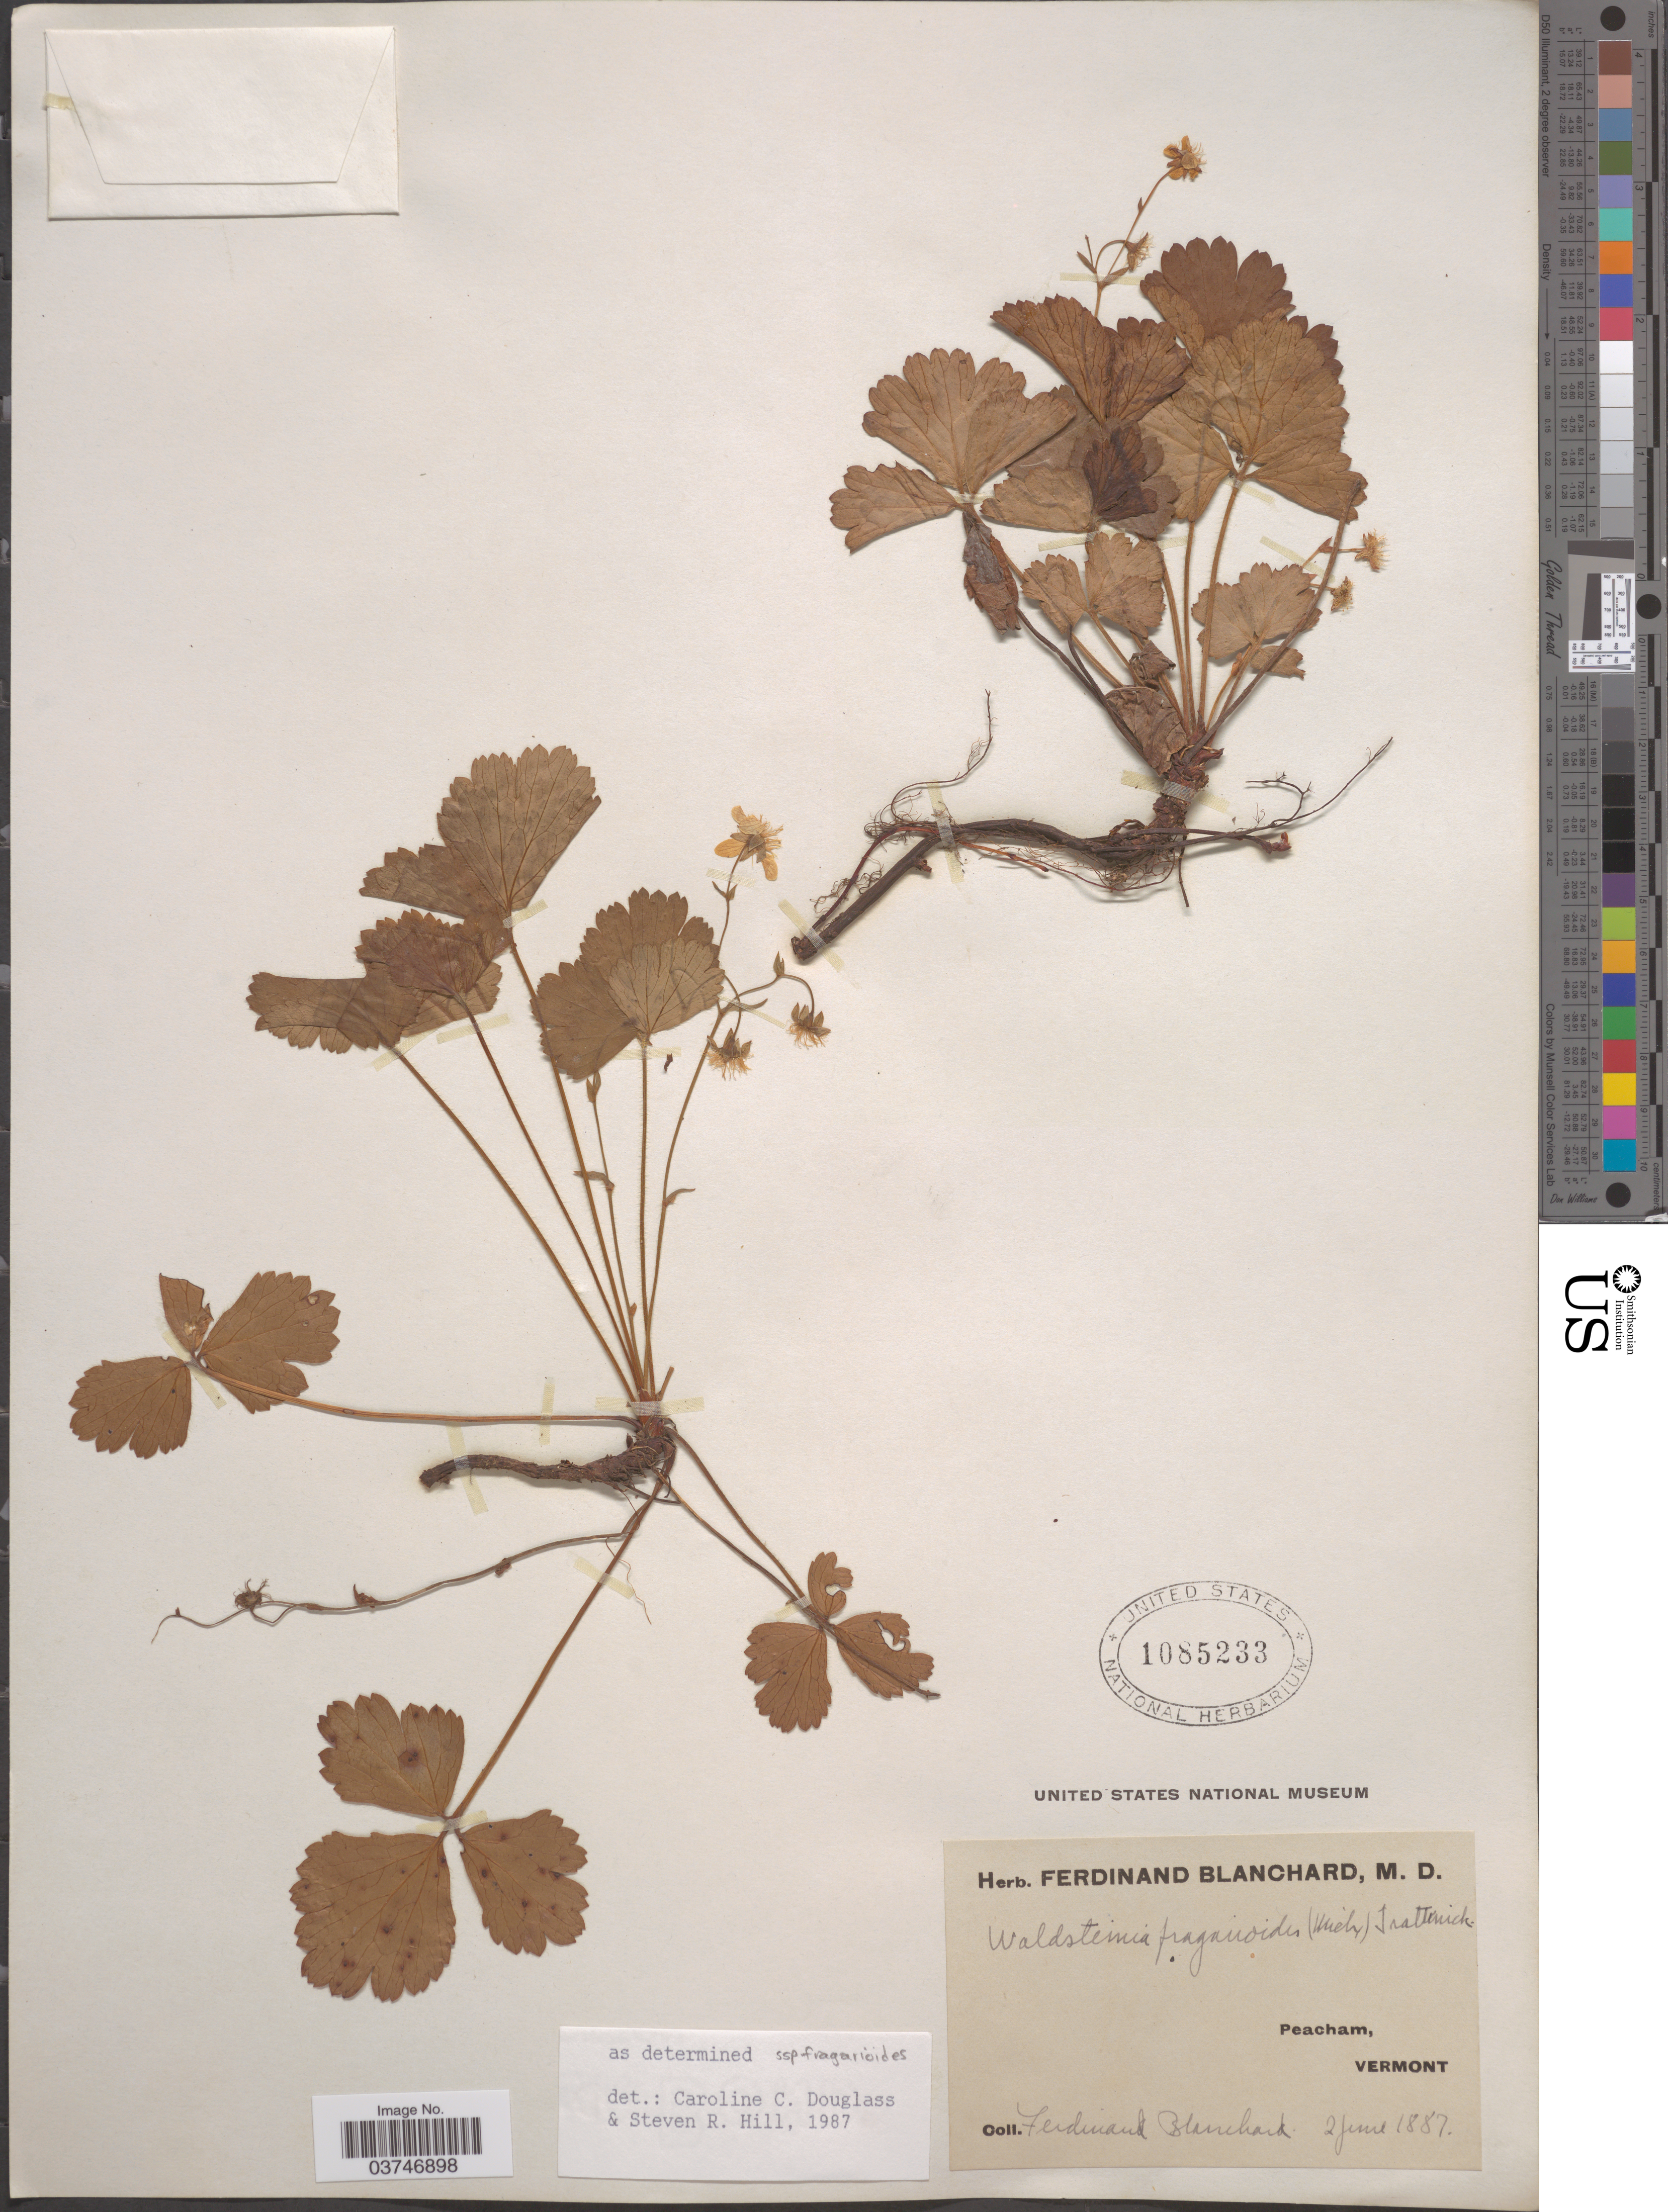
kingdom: Plantae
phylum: Tracheophyta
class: Magnoliopsida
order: Rosales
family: Rosaceae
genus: Waldsteinia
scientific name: Waldsteinia fragarioides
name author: (Michx.) Tratt.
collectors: F. Blanchard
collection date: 1887-06-02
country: United States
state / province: Vermont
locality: Peacham.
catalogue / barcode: US 1085233